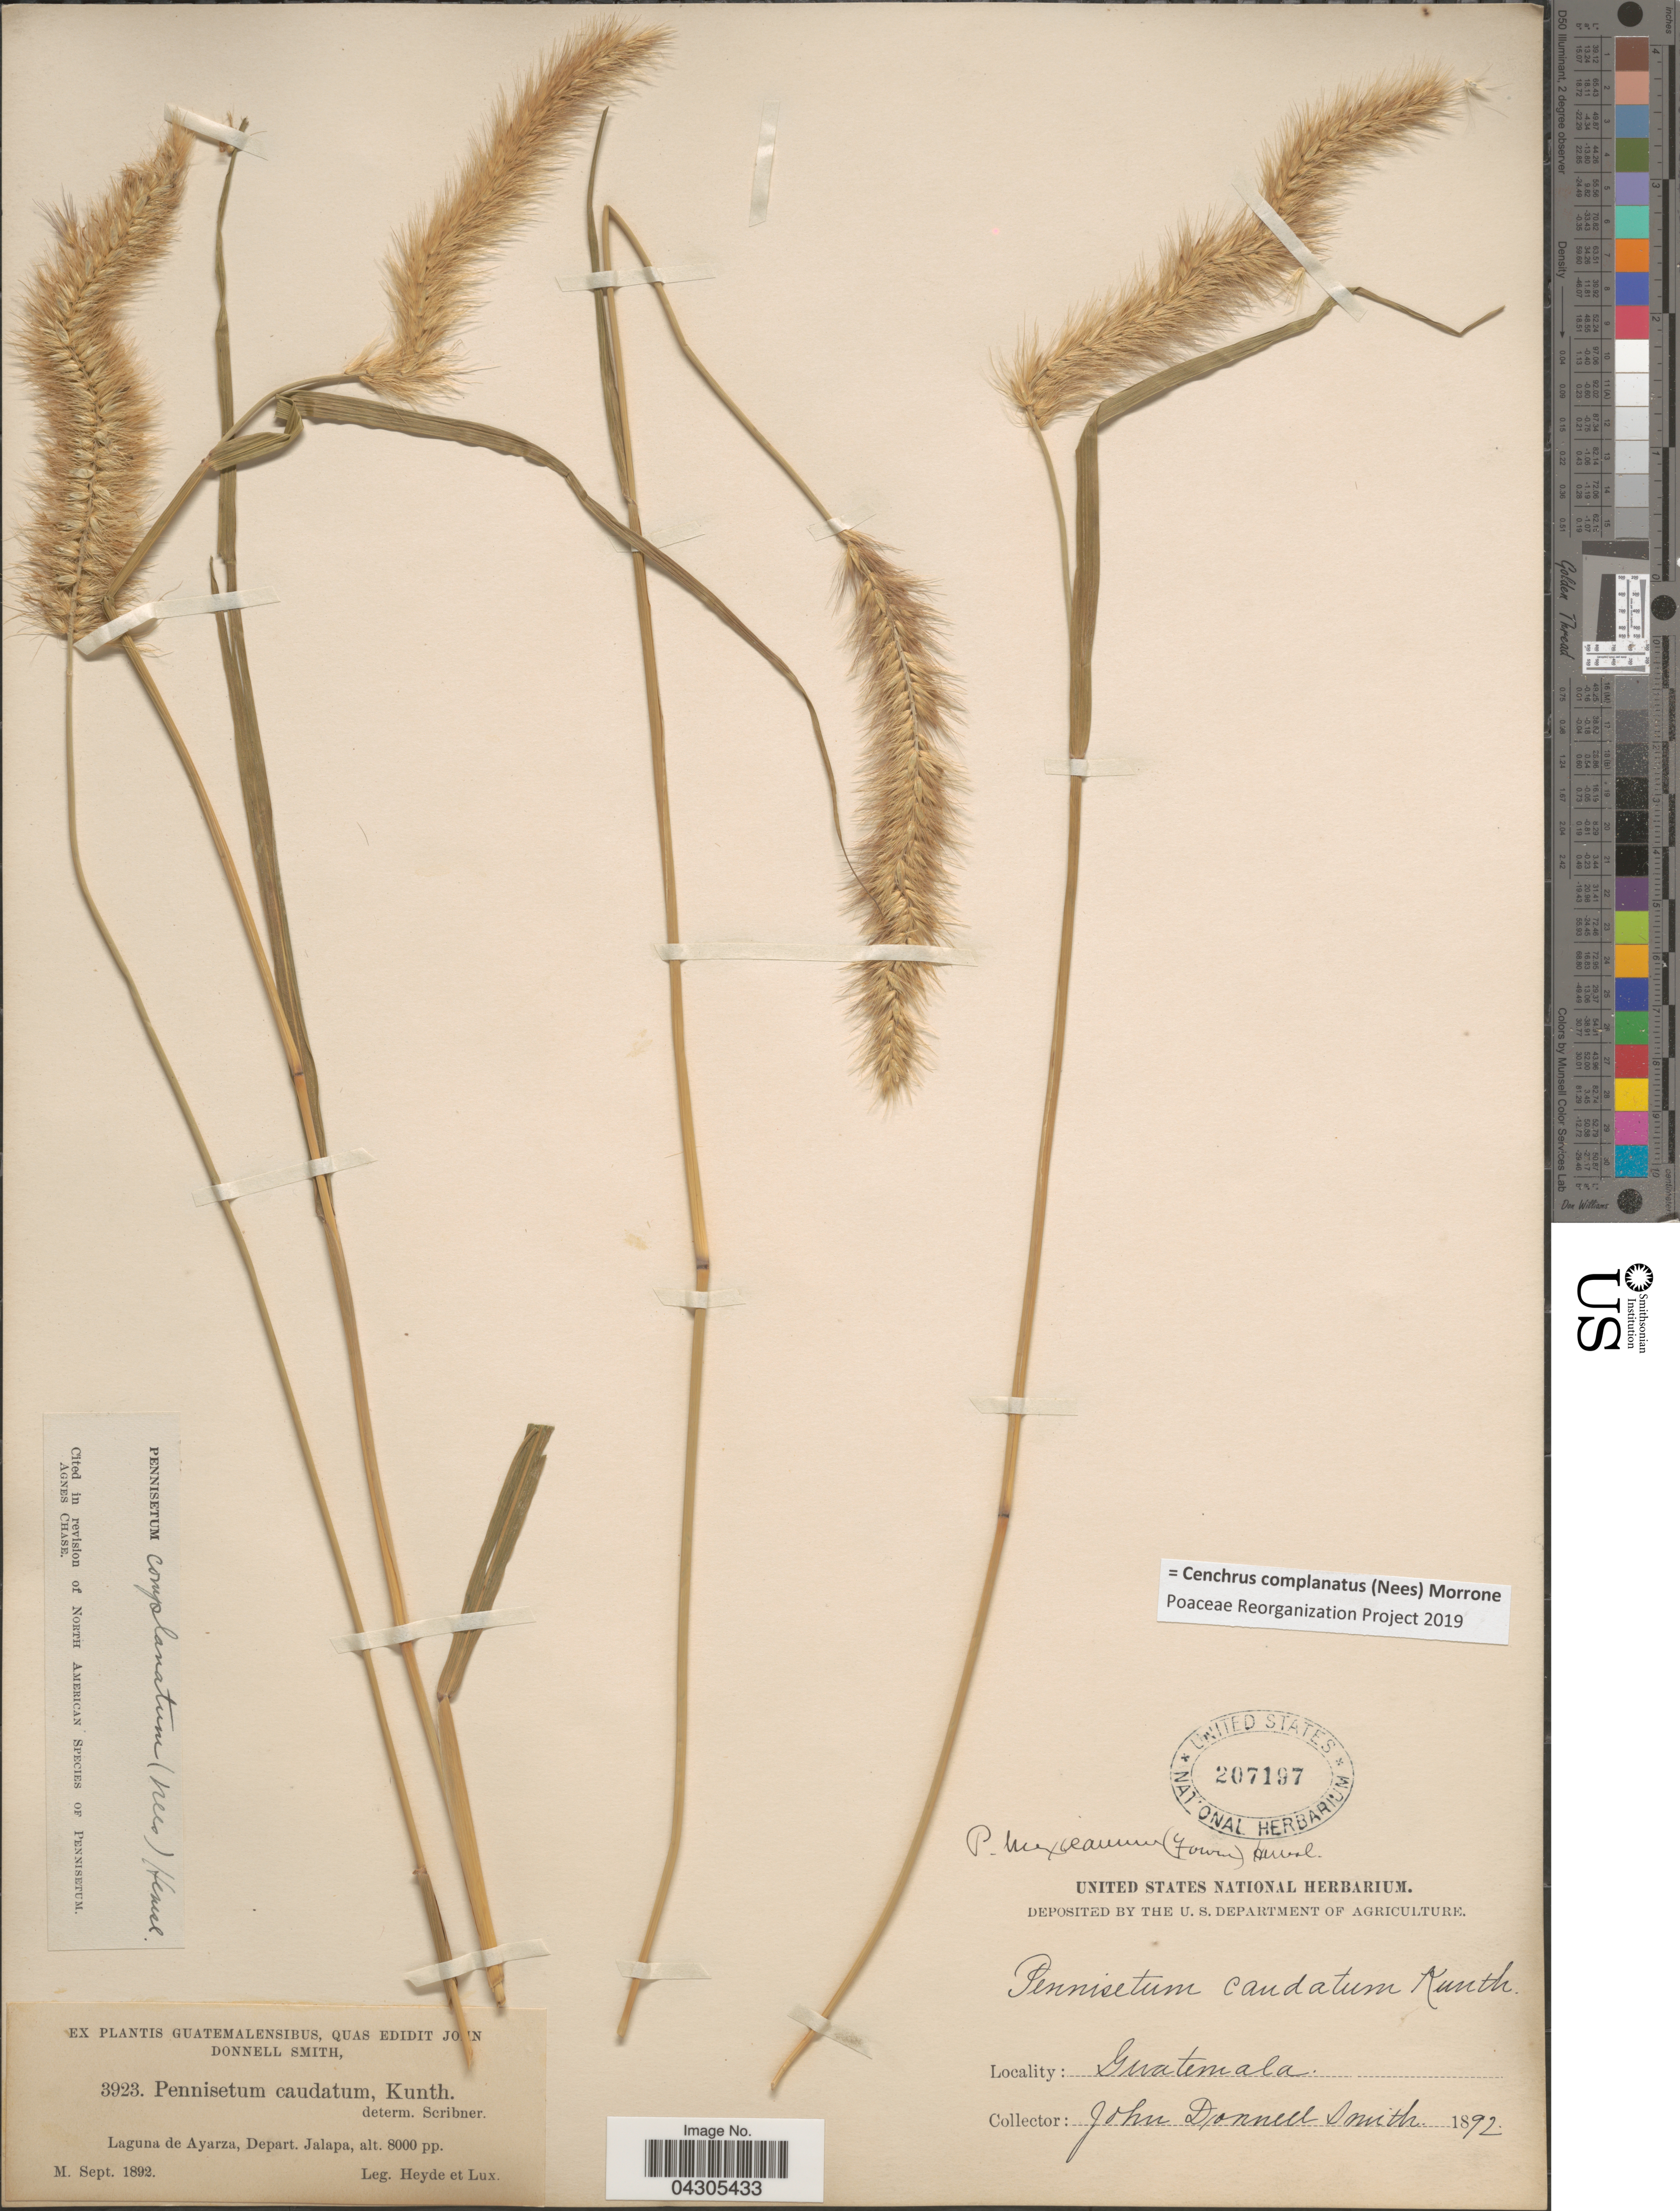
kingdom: Plantae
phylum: Tracheophyta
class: Liliopsida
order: Poales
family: Poaceae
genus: Cenchrus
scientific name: Cenchrus complanatus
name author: (Nees) Morrone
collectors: Heyde, Lux & J. Donnell Smith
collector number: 3923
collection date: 1892-09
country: Guatemala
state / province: Jalapa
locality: Lagunda de Ayarza, Depart. Jalapa.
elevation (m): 2438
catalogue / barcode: US 207197